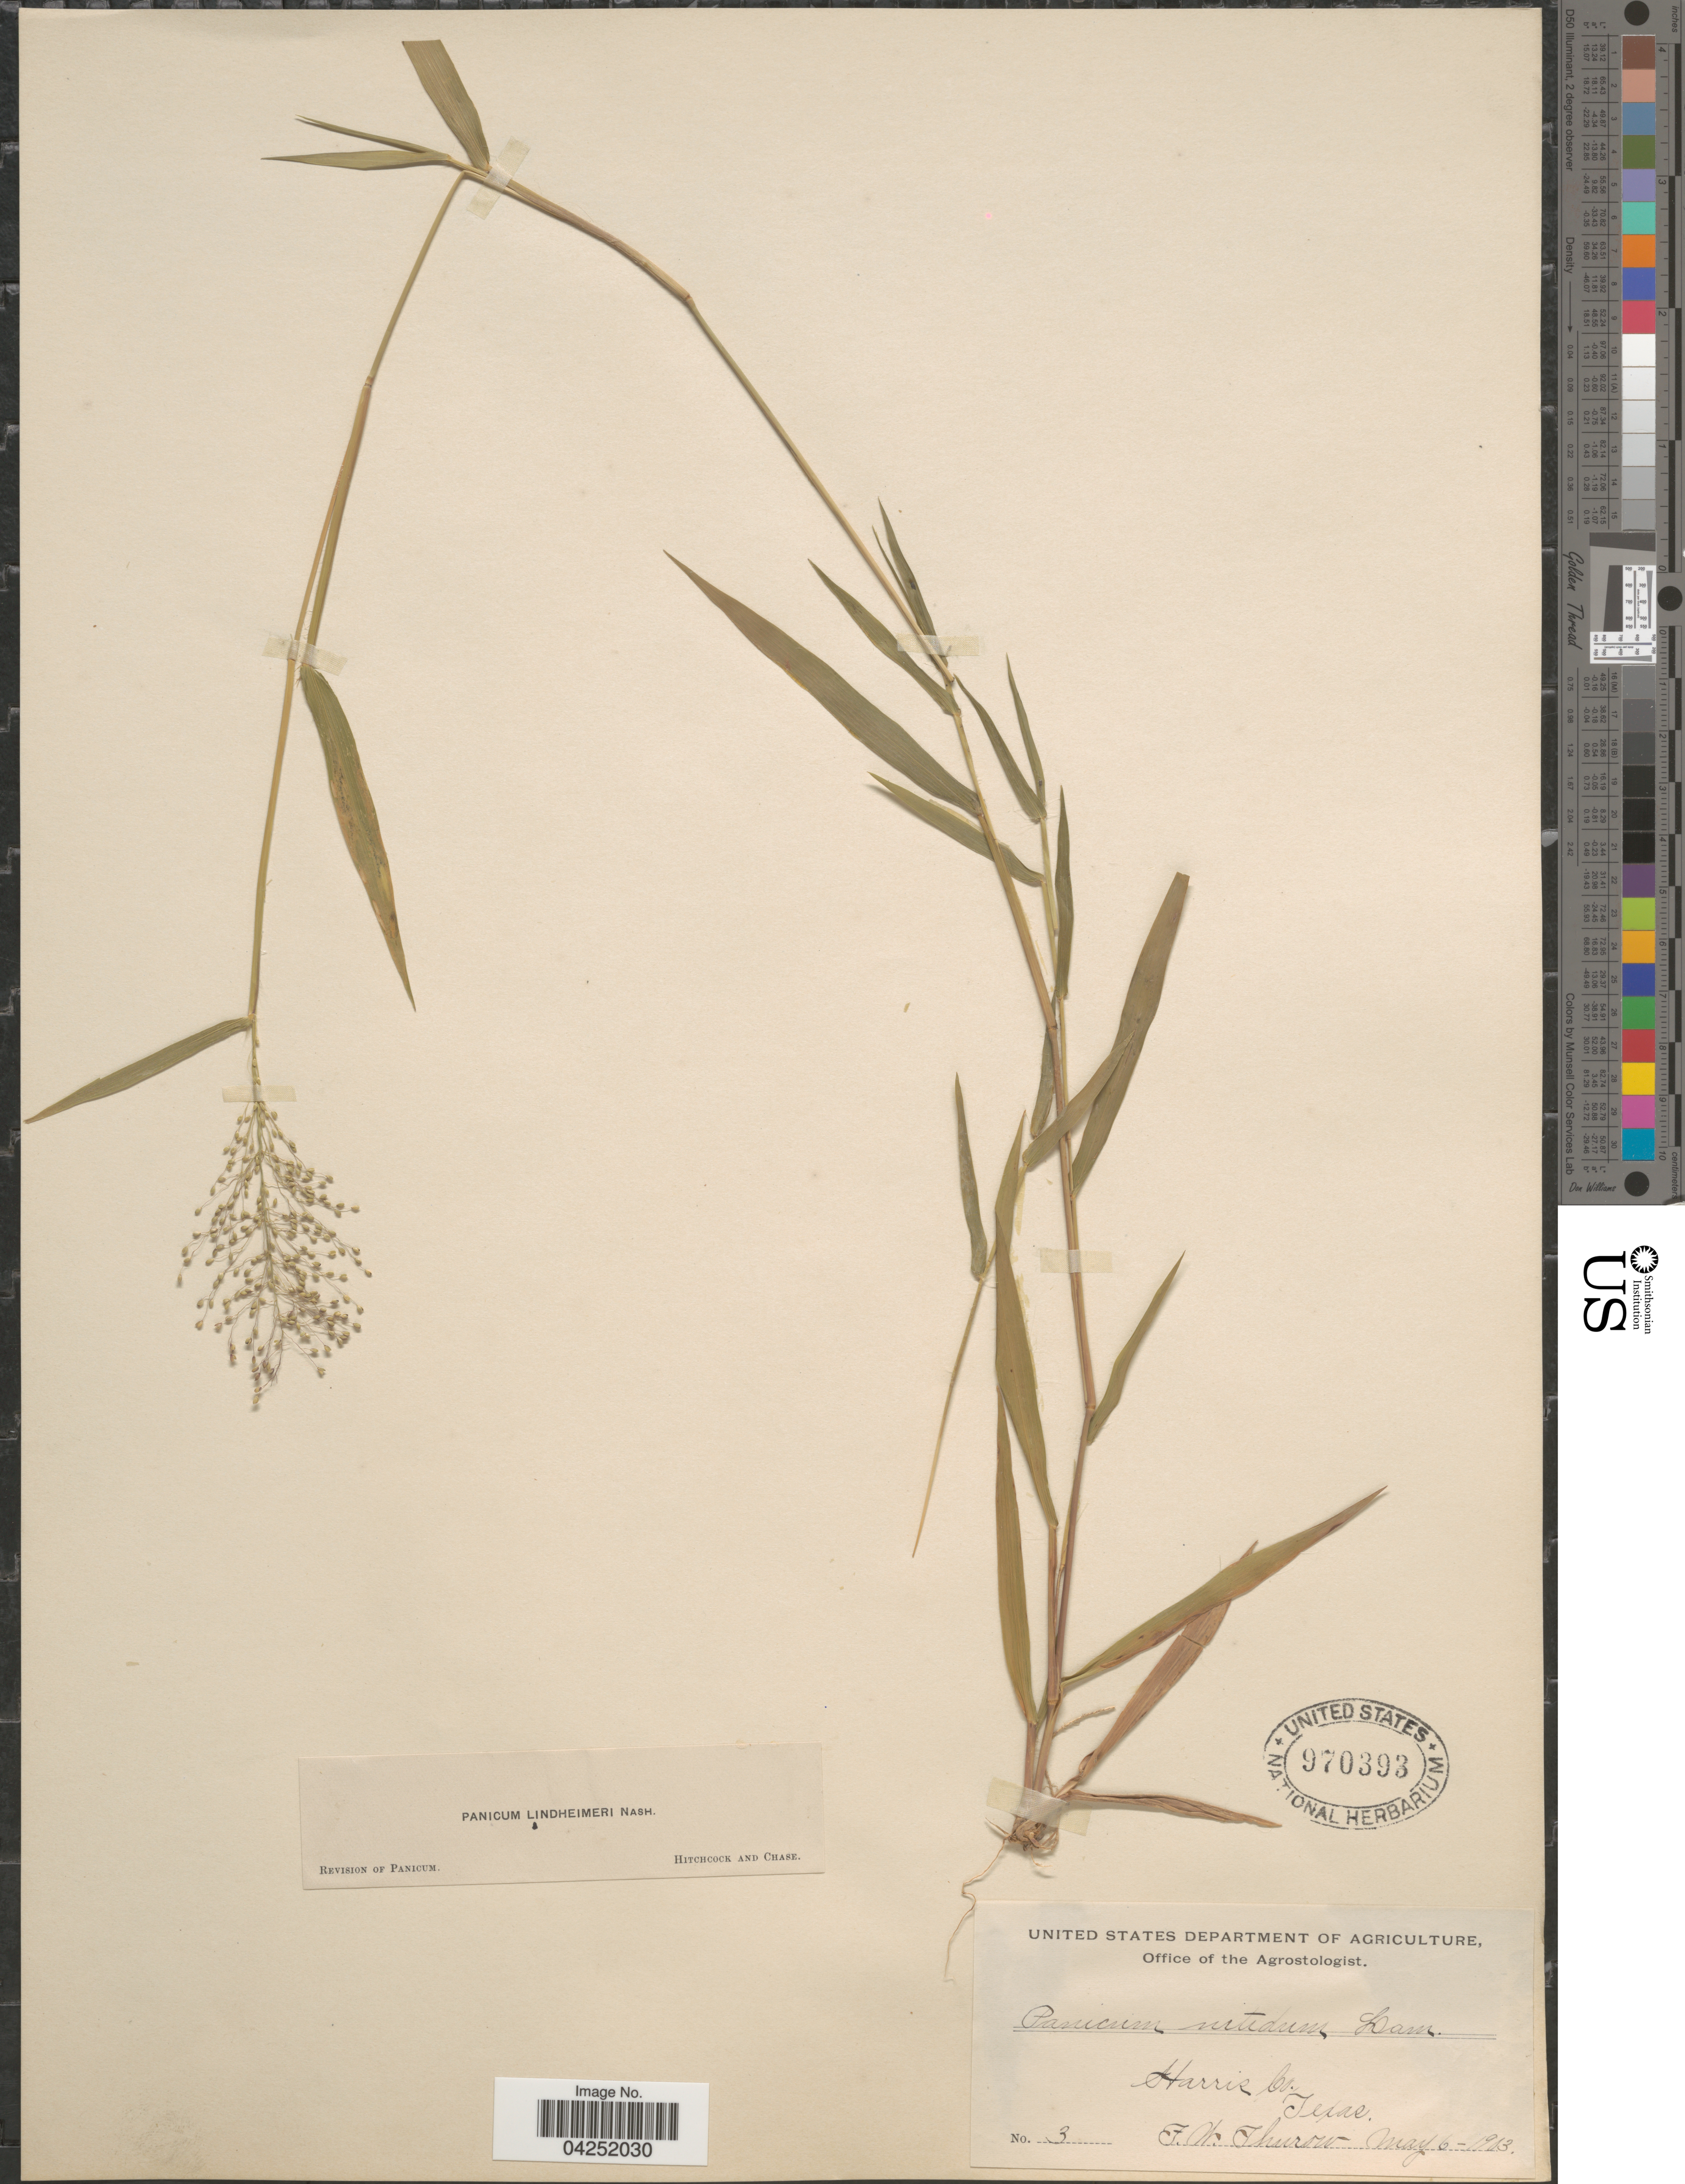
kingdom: Plantae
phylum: Tracheophyta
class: Liliopsida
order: Poales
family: Poaceae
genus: Dichanthelium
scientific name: Dichanthelium acuminatum var. lindheimeri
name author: (Nash) Gould & C.A. Clark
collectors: F. W. Thurow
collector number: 3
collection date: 1903-05-06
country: United States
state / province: Texas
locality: Harris Co.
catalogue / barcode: US 970393